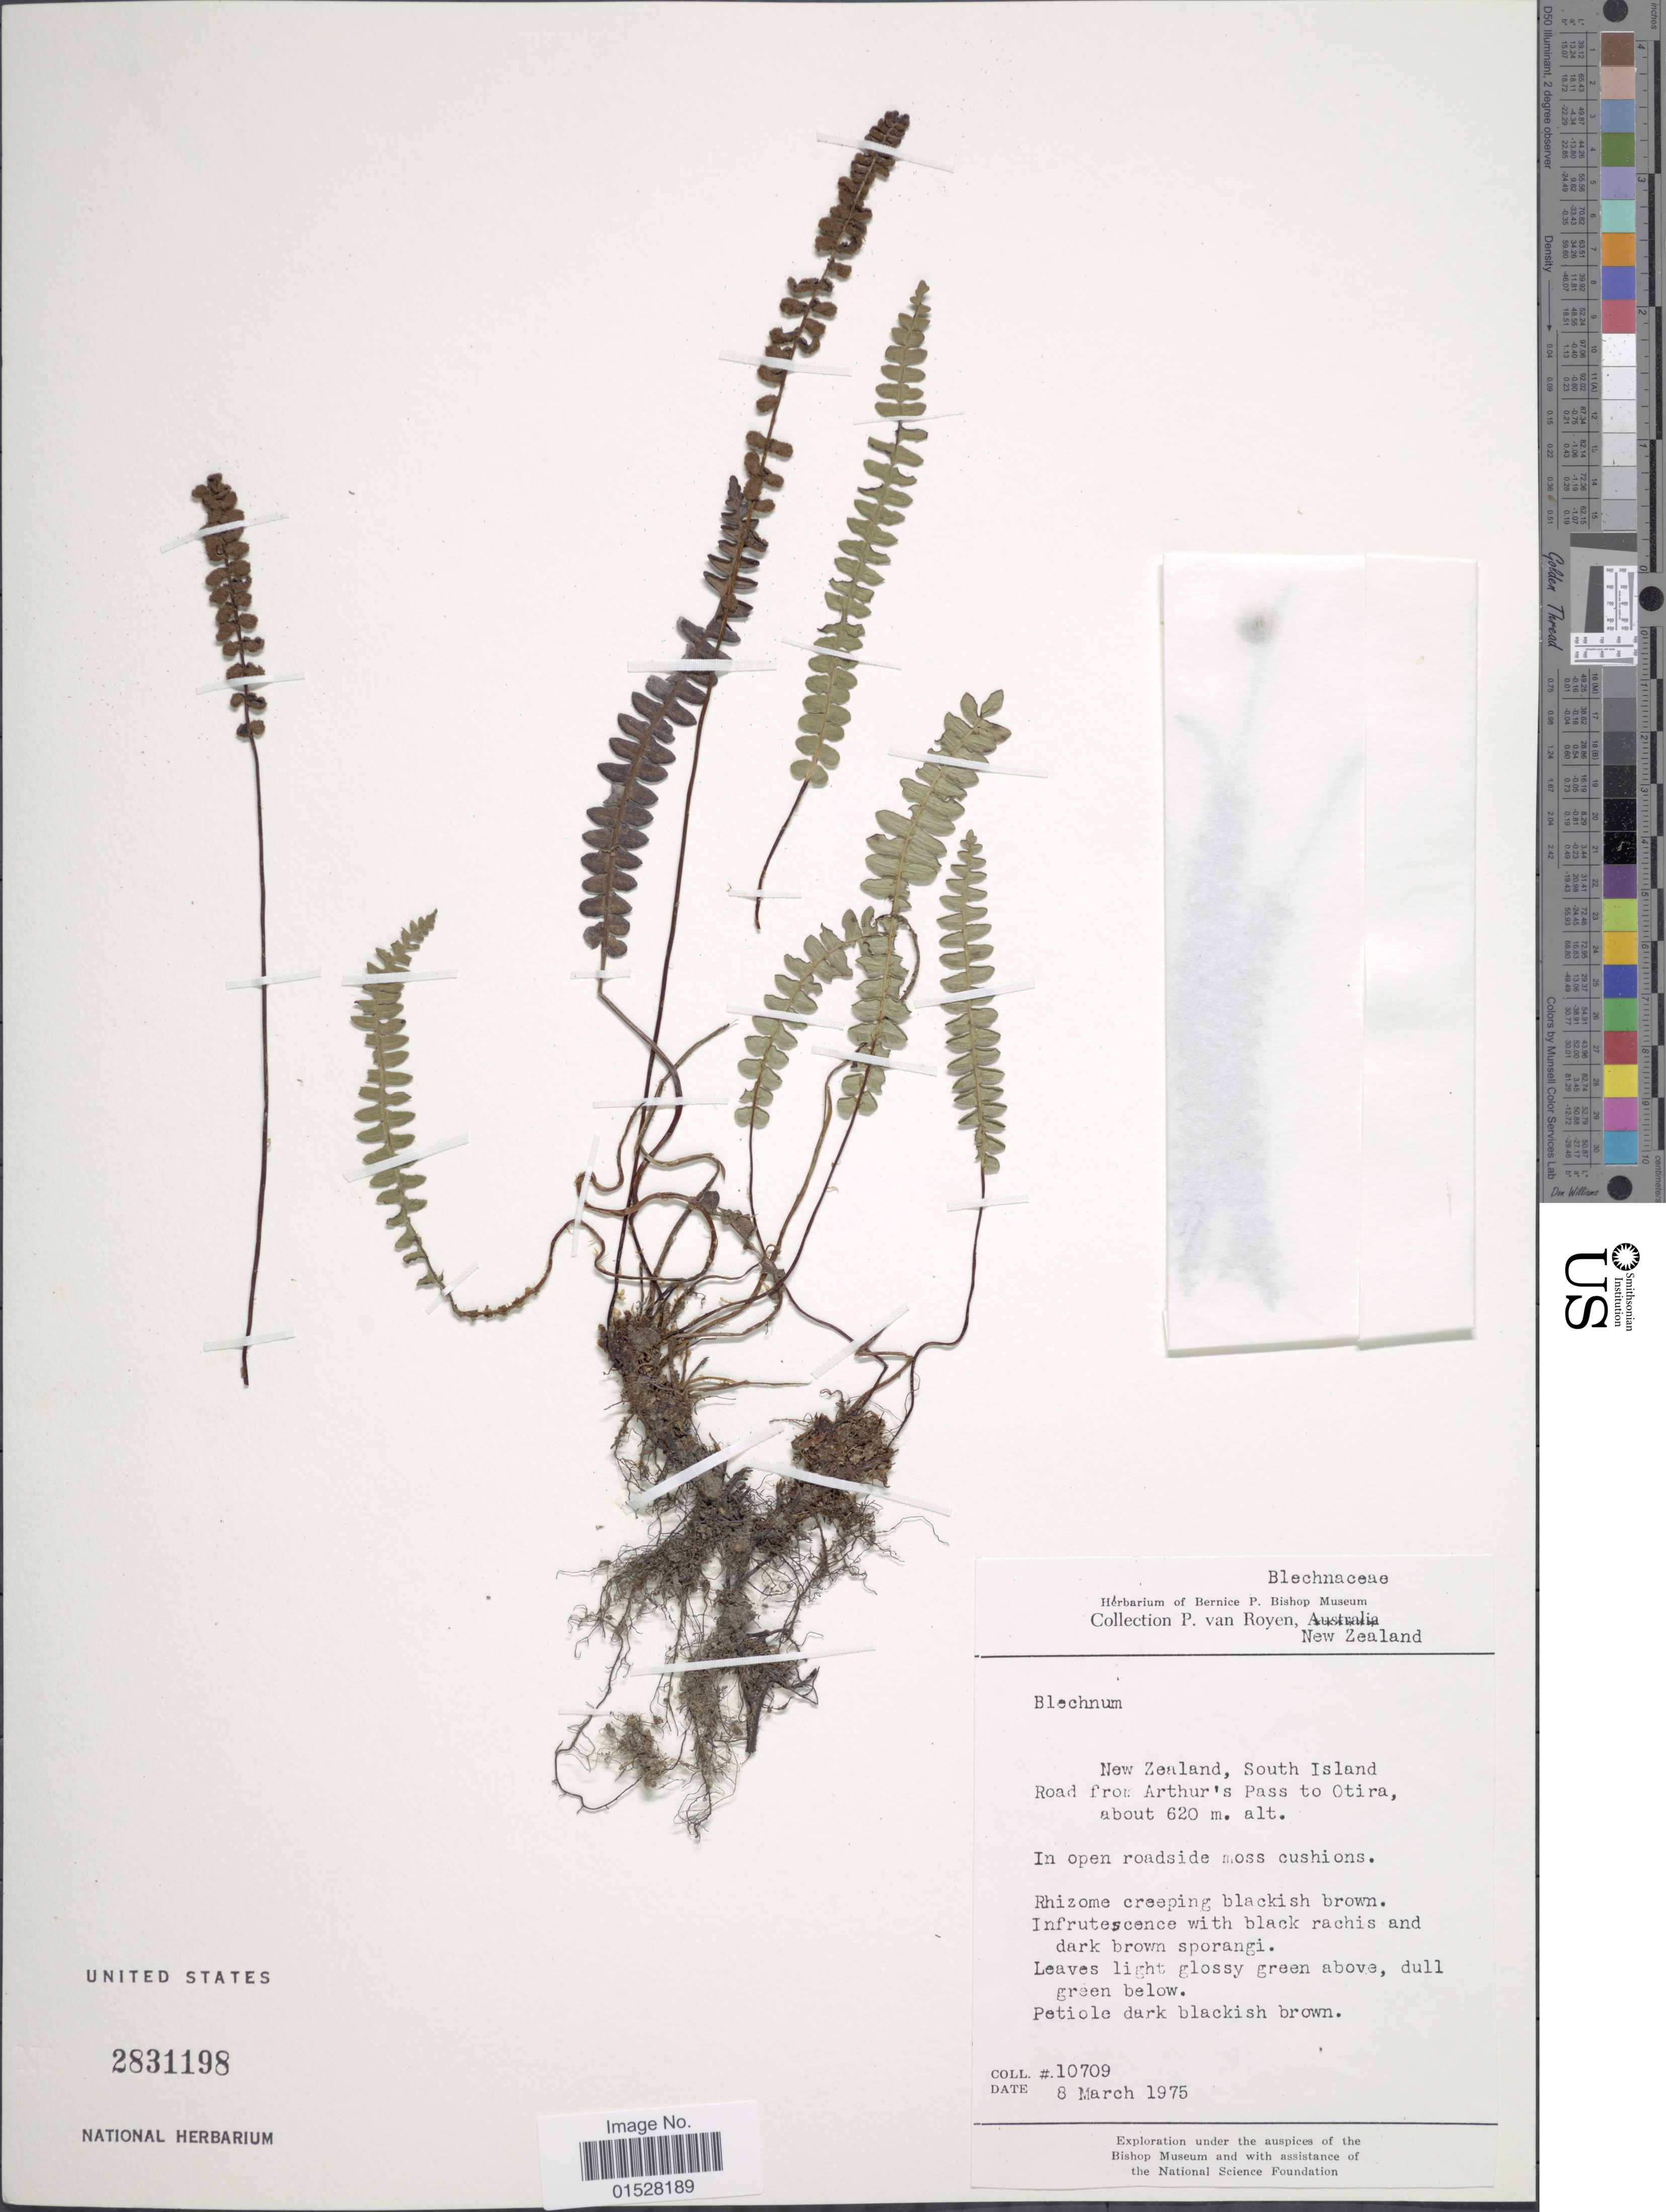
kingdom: Plantae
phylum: Tracheophyta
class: Polypodiopsida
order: Polypodiales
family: Blechnaceae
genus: Blechnum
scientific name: Blechnum penna-marina subsp. alpina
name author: T.C. Chambers & P. A. Farrant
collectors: P. van Royen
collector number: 10709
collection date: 1975-03-08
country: New Zealand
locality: South Island, Road from Arthur's Pass to Otira, in open roadside moss cushions.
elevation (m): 620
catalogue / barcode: US 2831198